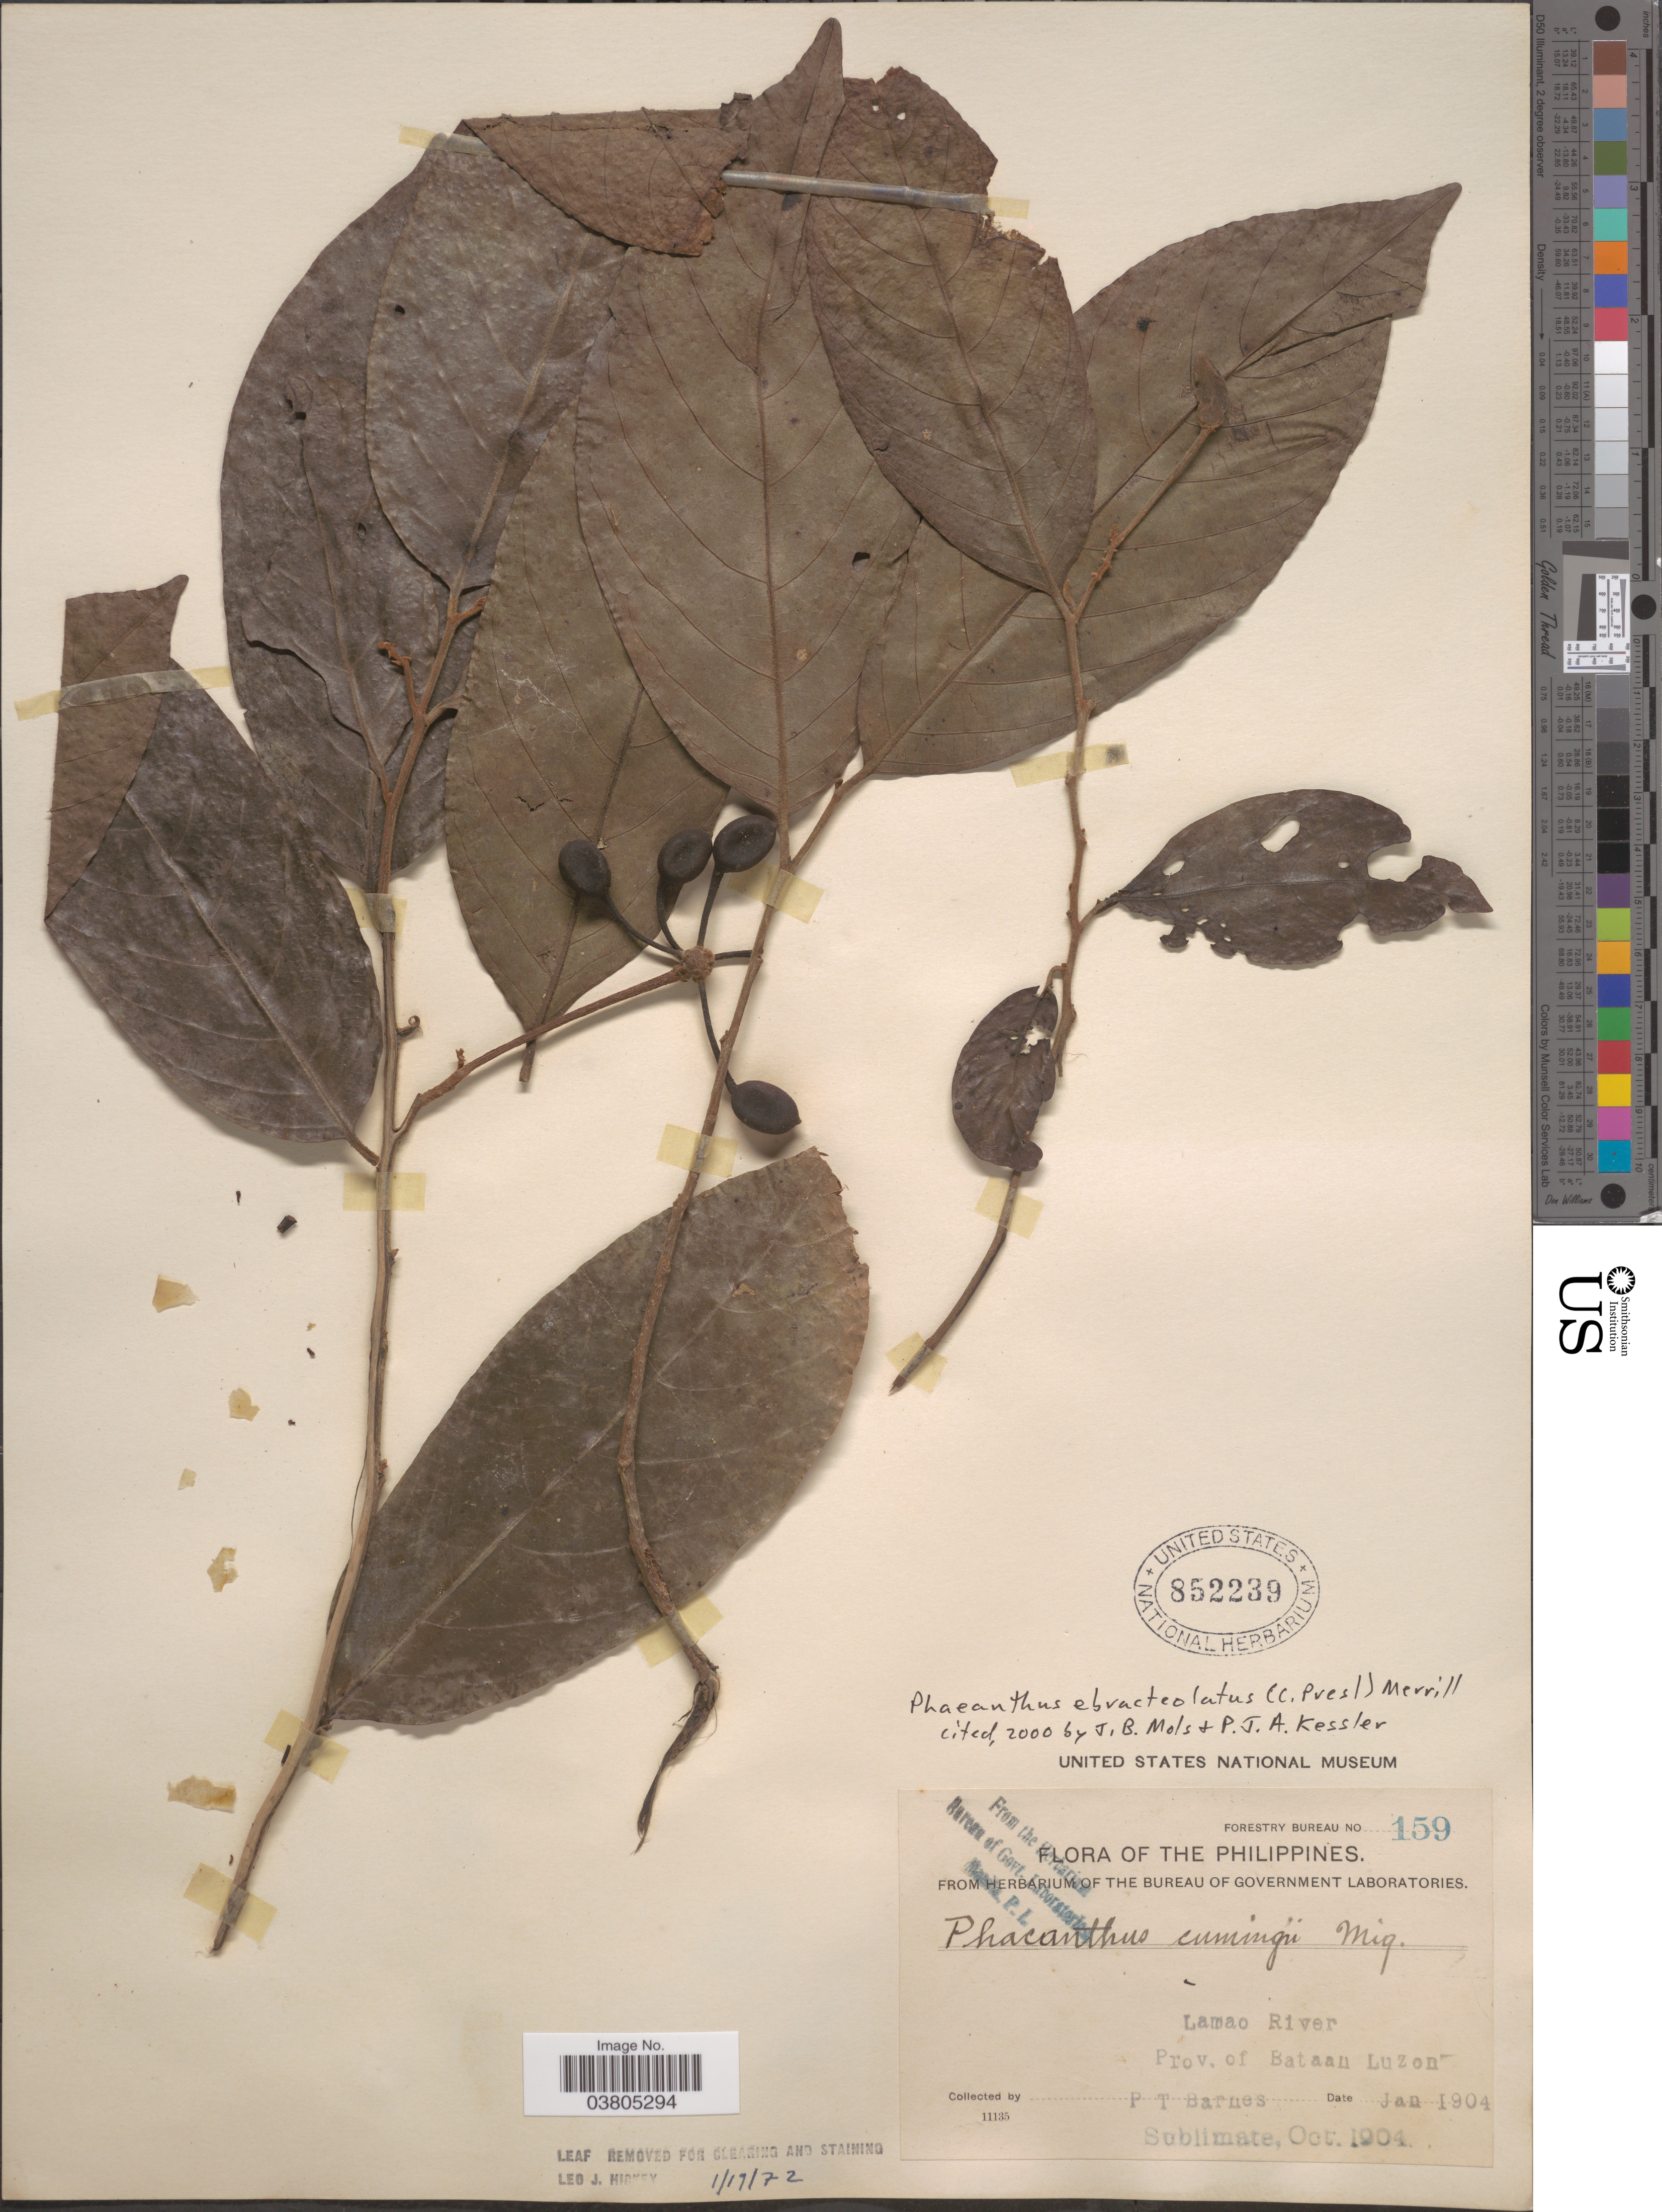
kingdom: Plantae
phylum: Tracheophyta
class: Magnoliopsida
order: Magnoliales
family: Annonaceae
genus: Phaeanthus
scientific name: Phaeanthus ebracteolatus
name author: (C. Presl) Merr.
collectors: P. Barnes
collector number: Forestry Bureau 159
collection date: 1904-01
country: Philippines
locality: Lamao River. Prov. of Bataan. Luzon.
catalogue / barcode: US 852239